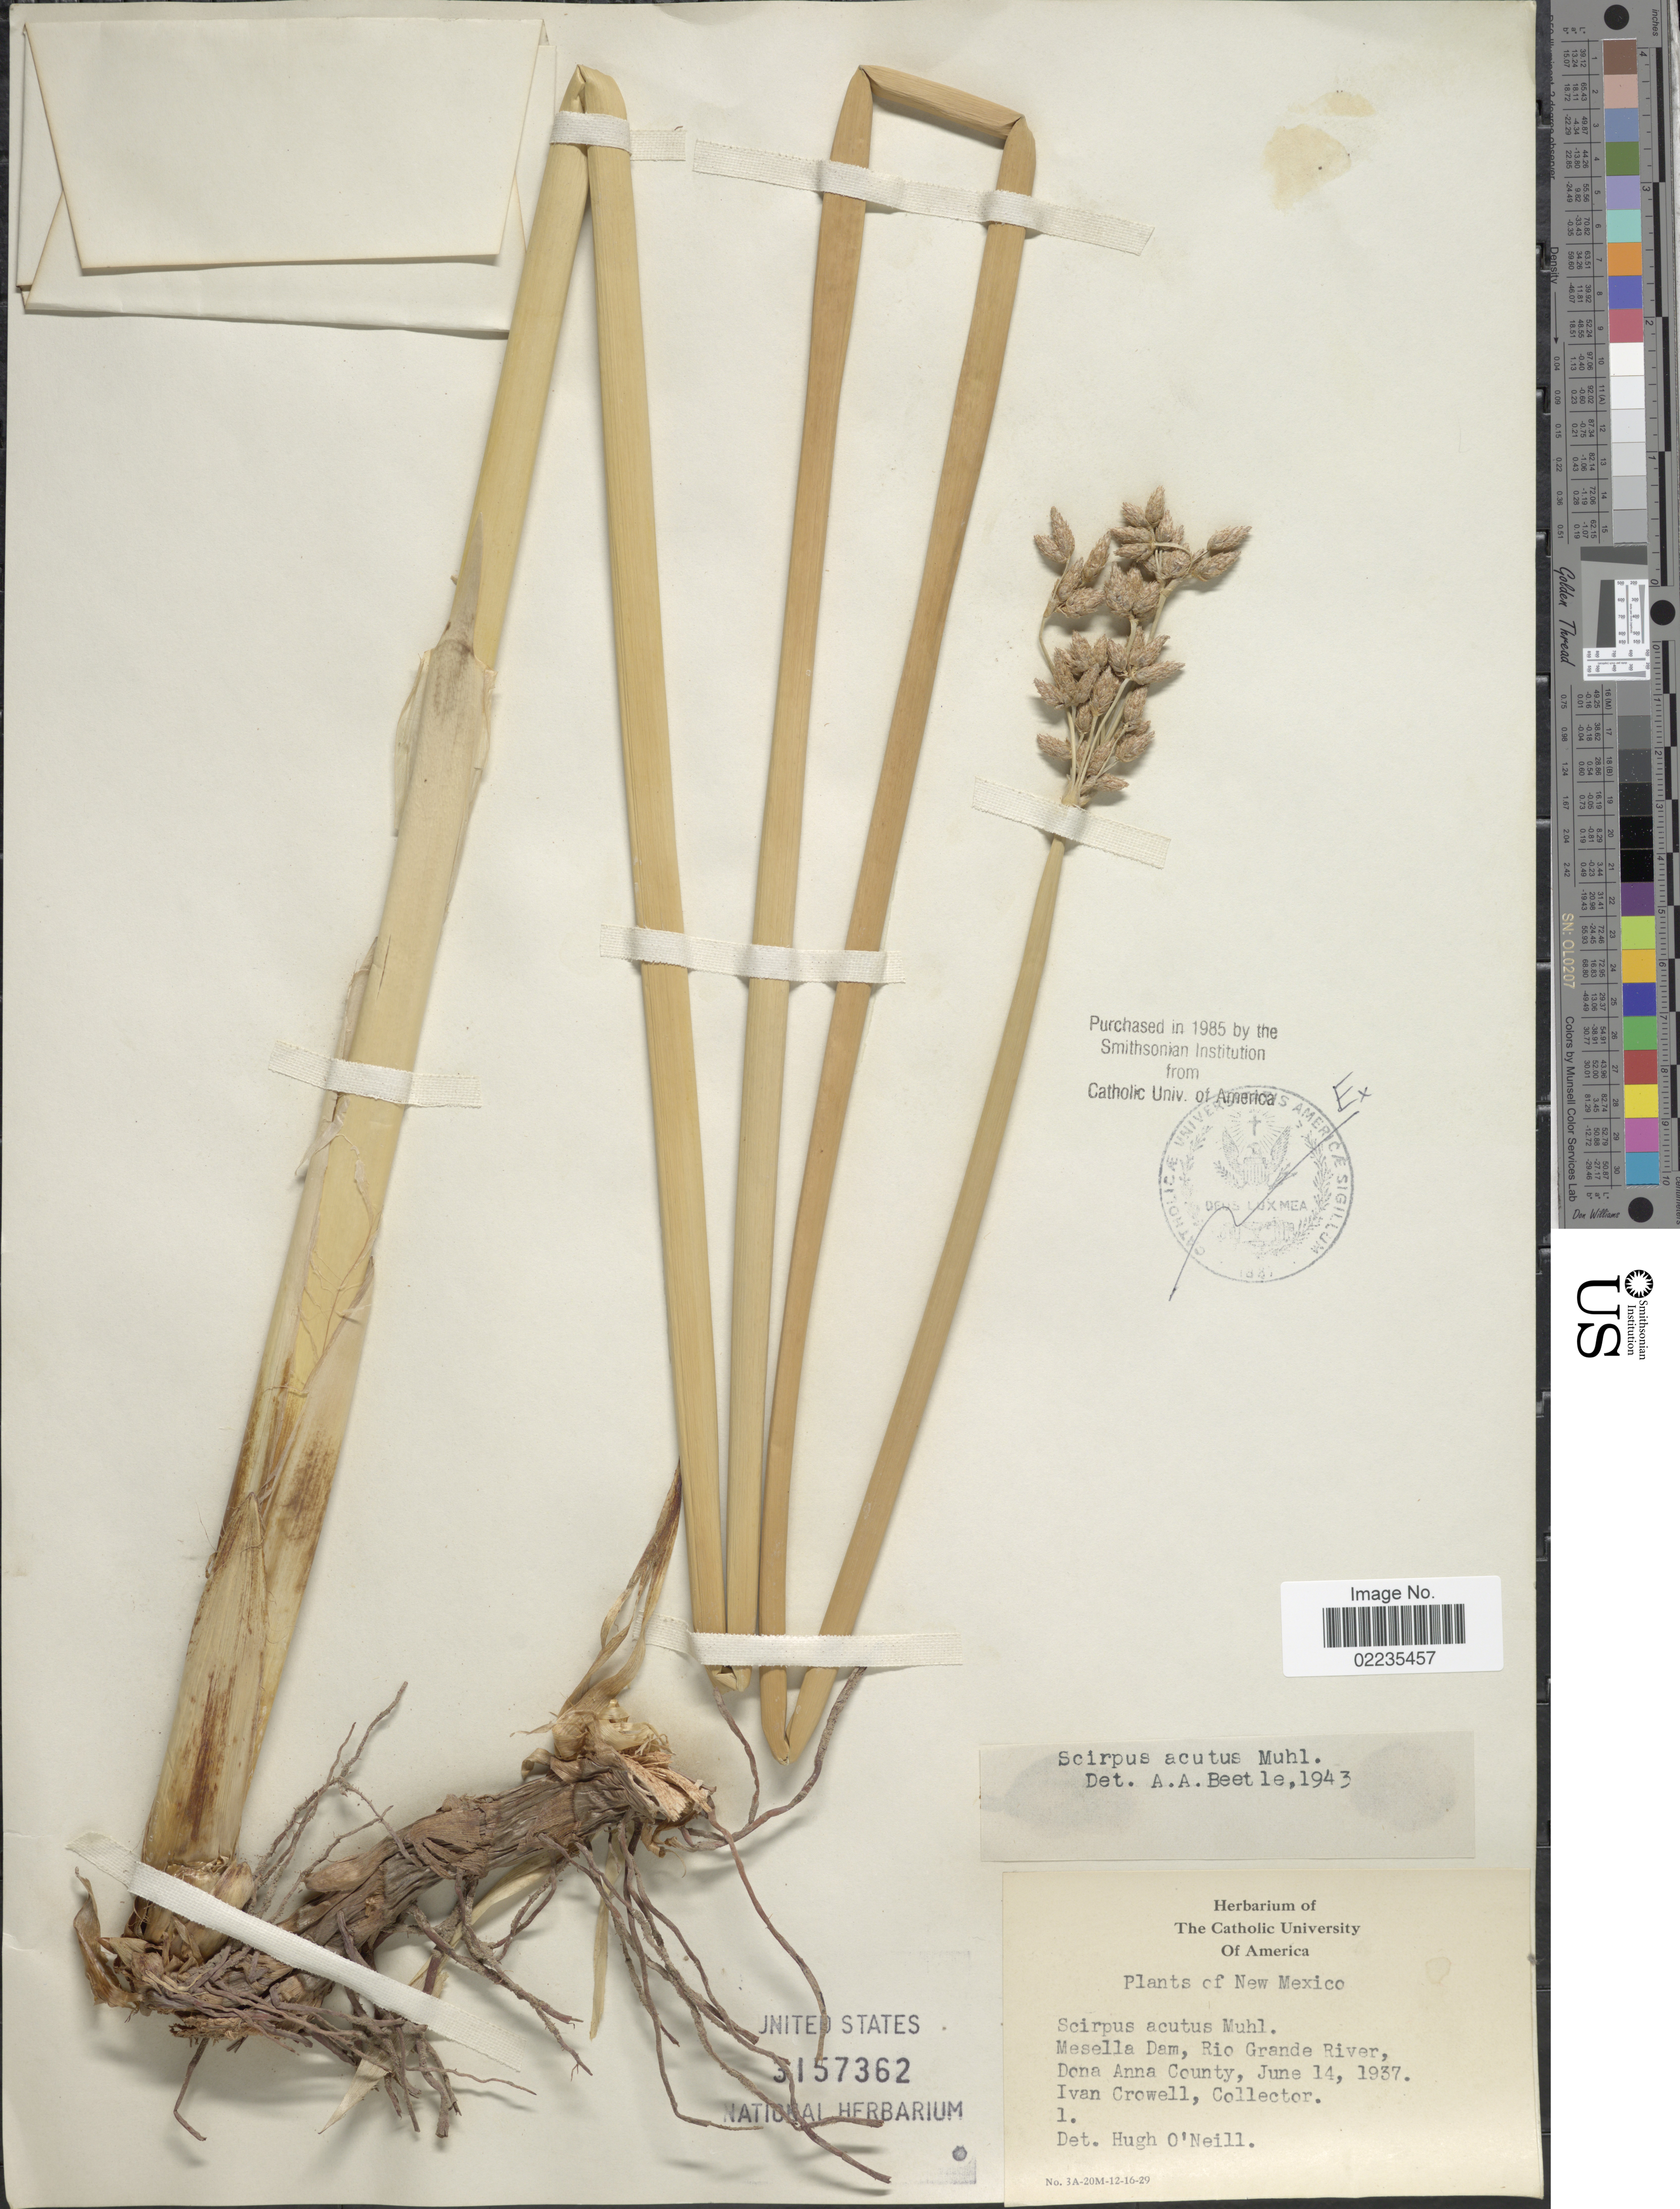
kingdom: Plantae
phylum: Tracheophyta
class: Liliopsida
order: Poales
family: Cyperaceae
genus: Schoenoplectus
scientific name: Schoenoplectus acutus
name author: (Muhl. ex Bigelow) Á. Löve & D. Löve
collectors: I. Crowell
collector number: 1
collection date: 1937-06-14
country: United States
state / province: New Mexico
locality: Mesella Dam, Rio Grande River, Dona Anna County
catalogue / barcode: US 3157362